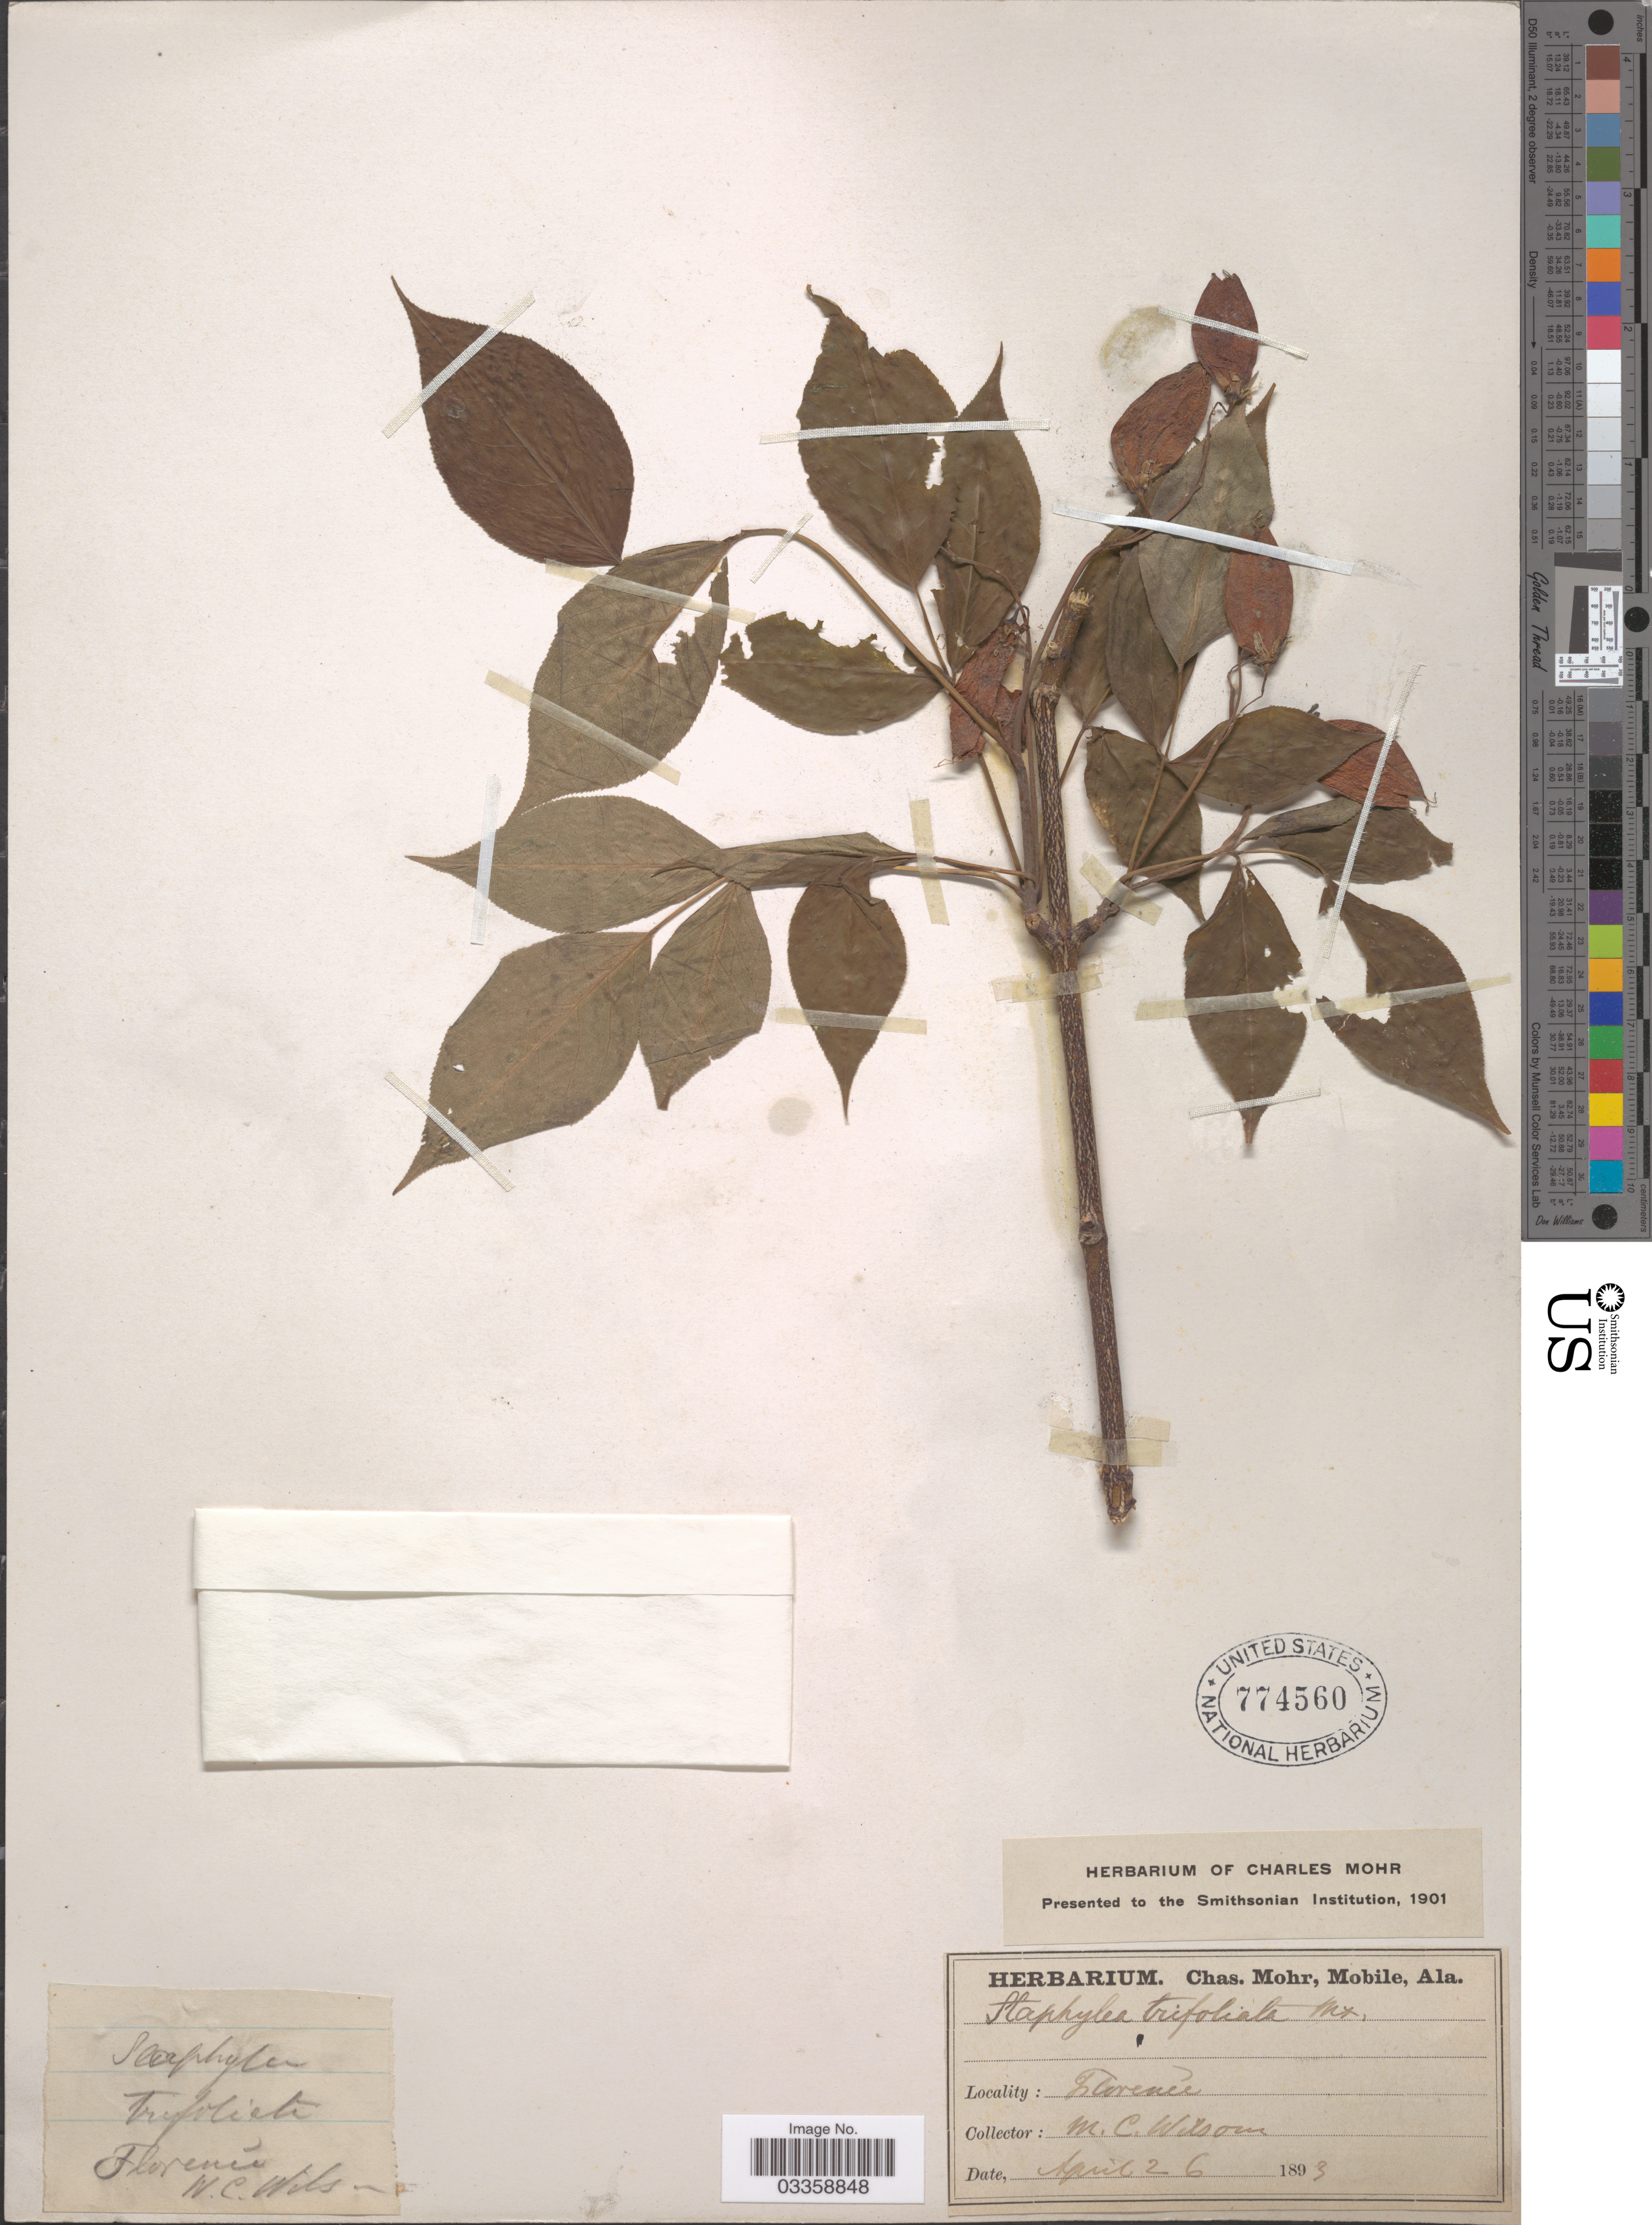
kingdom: Plantae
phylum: Tracheophyta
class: Magnoliopsida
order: Crossosomatales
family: Staphyleaceae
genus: Staphylea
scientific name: Staphylea trifolia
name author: L.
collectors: M. C. Wilson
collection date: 1893-04-26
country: United States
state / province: Alabama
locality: Florence.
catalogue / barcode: US 774560